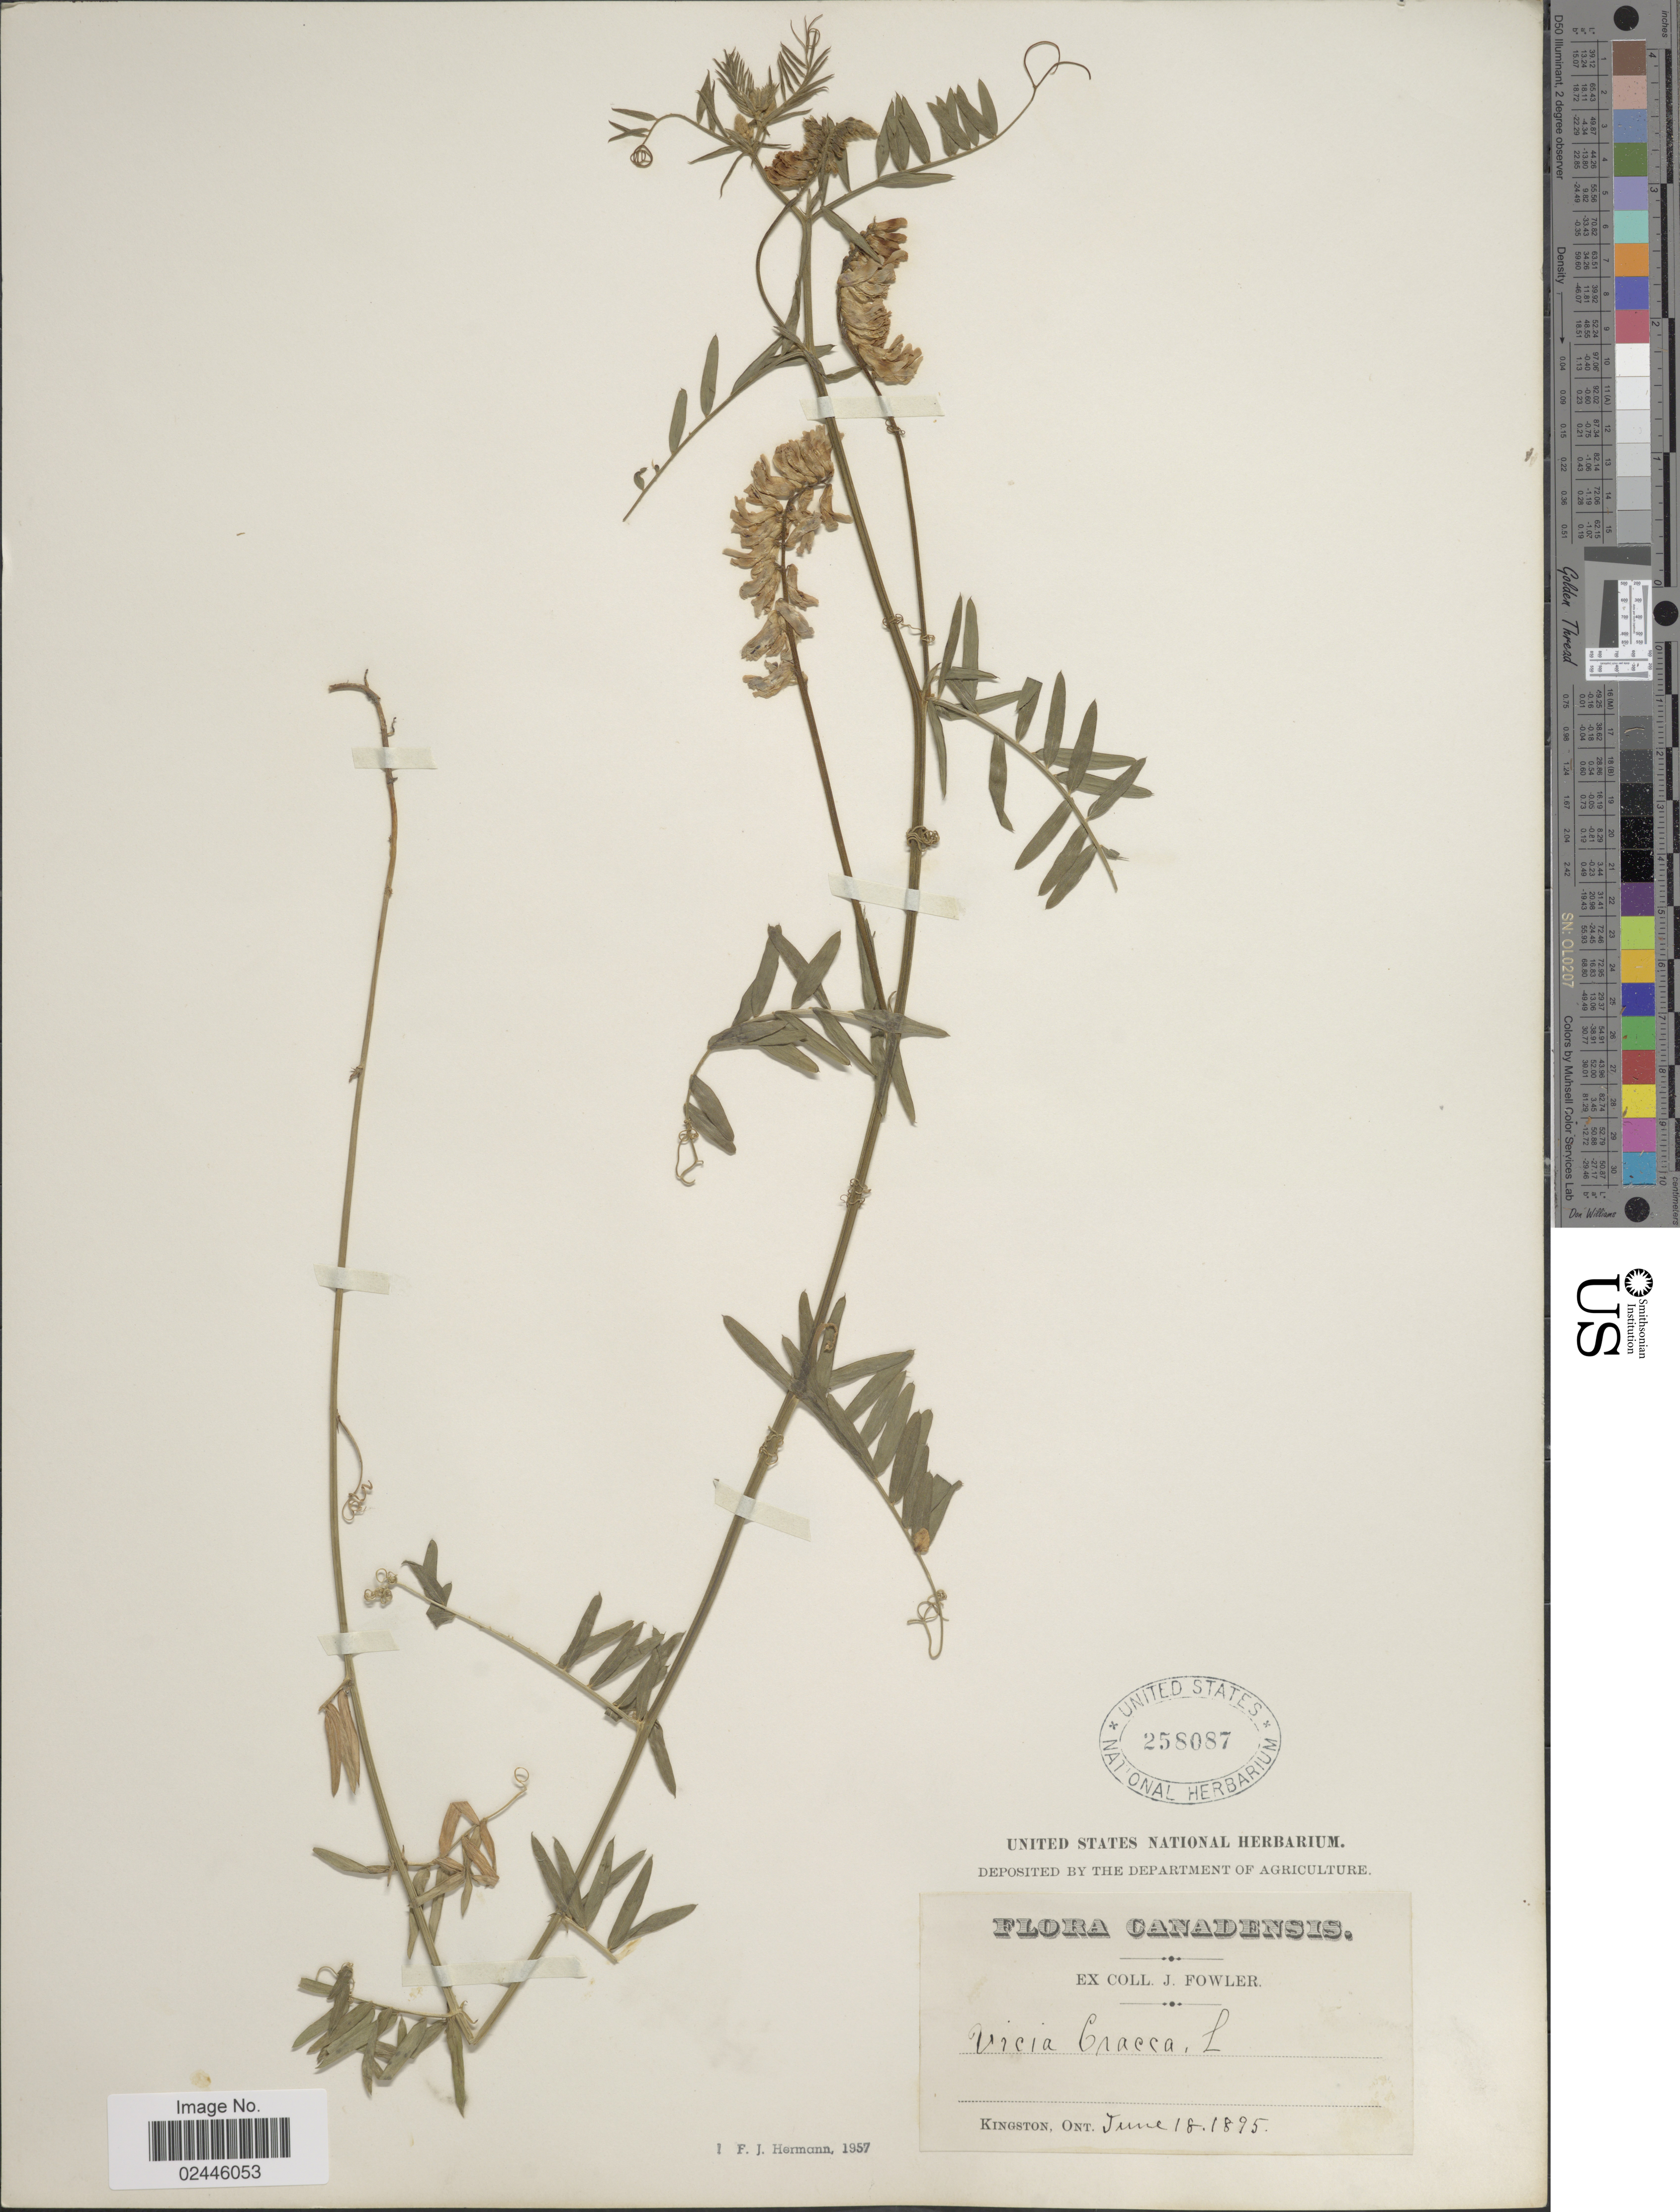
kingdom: Plantae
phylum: Tracheophyta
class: Magnoliopsida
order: Fabales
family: Fabaceae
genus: Vicia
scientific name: Vicia cracca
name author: L.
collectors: J. P. Fowler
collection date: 1895-06-18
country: Canada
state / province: Ontario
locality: Kingston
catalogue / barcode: US 258087